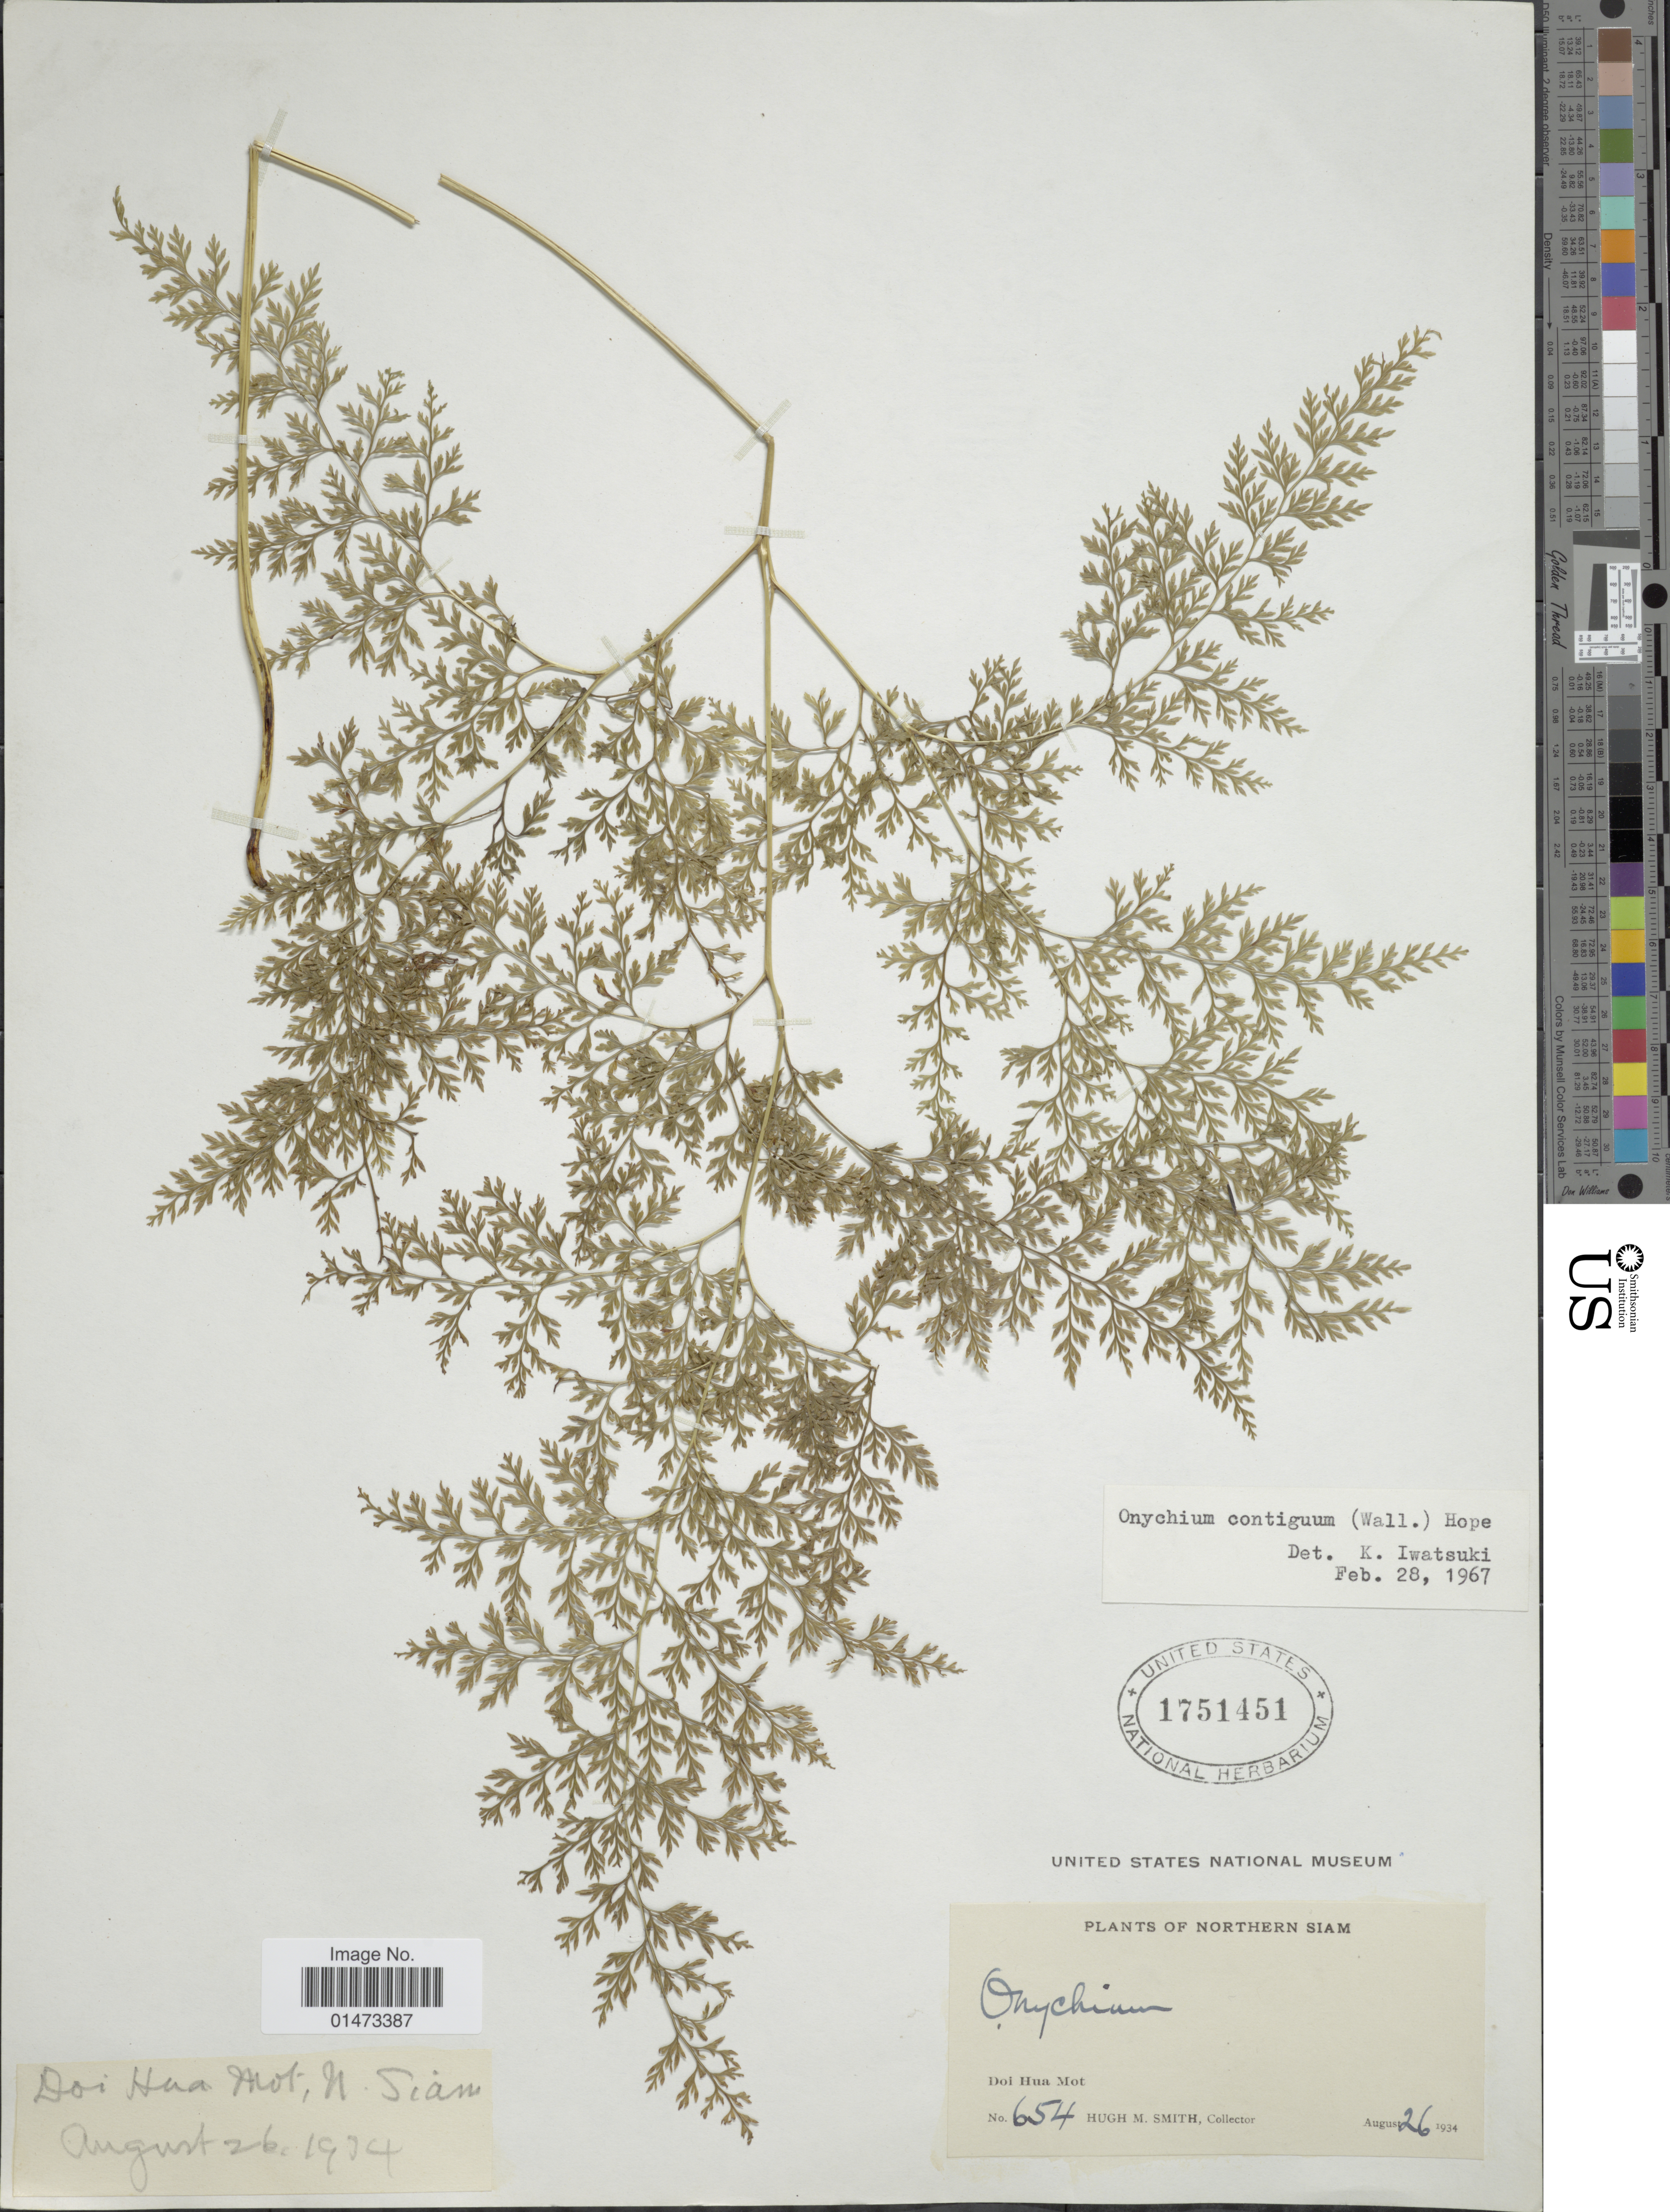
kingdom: Plantae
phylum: Tracheophyta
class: Polypodiopsida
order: Polypodiales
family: Pteridaceae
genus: Onychium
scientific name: Onychium contiguum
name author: Wall. ex C. Hope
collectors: H. M. Smith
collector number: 654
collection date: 1934-08-26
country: Thailand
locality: Northern Siam, Doi Hua Mot.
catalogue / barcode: US 1751451